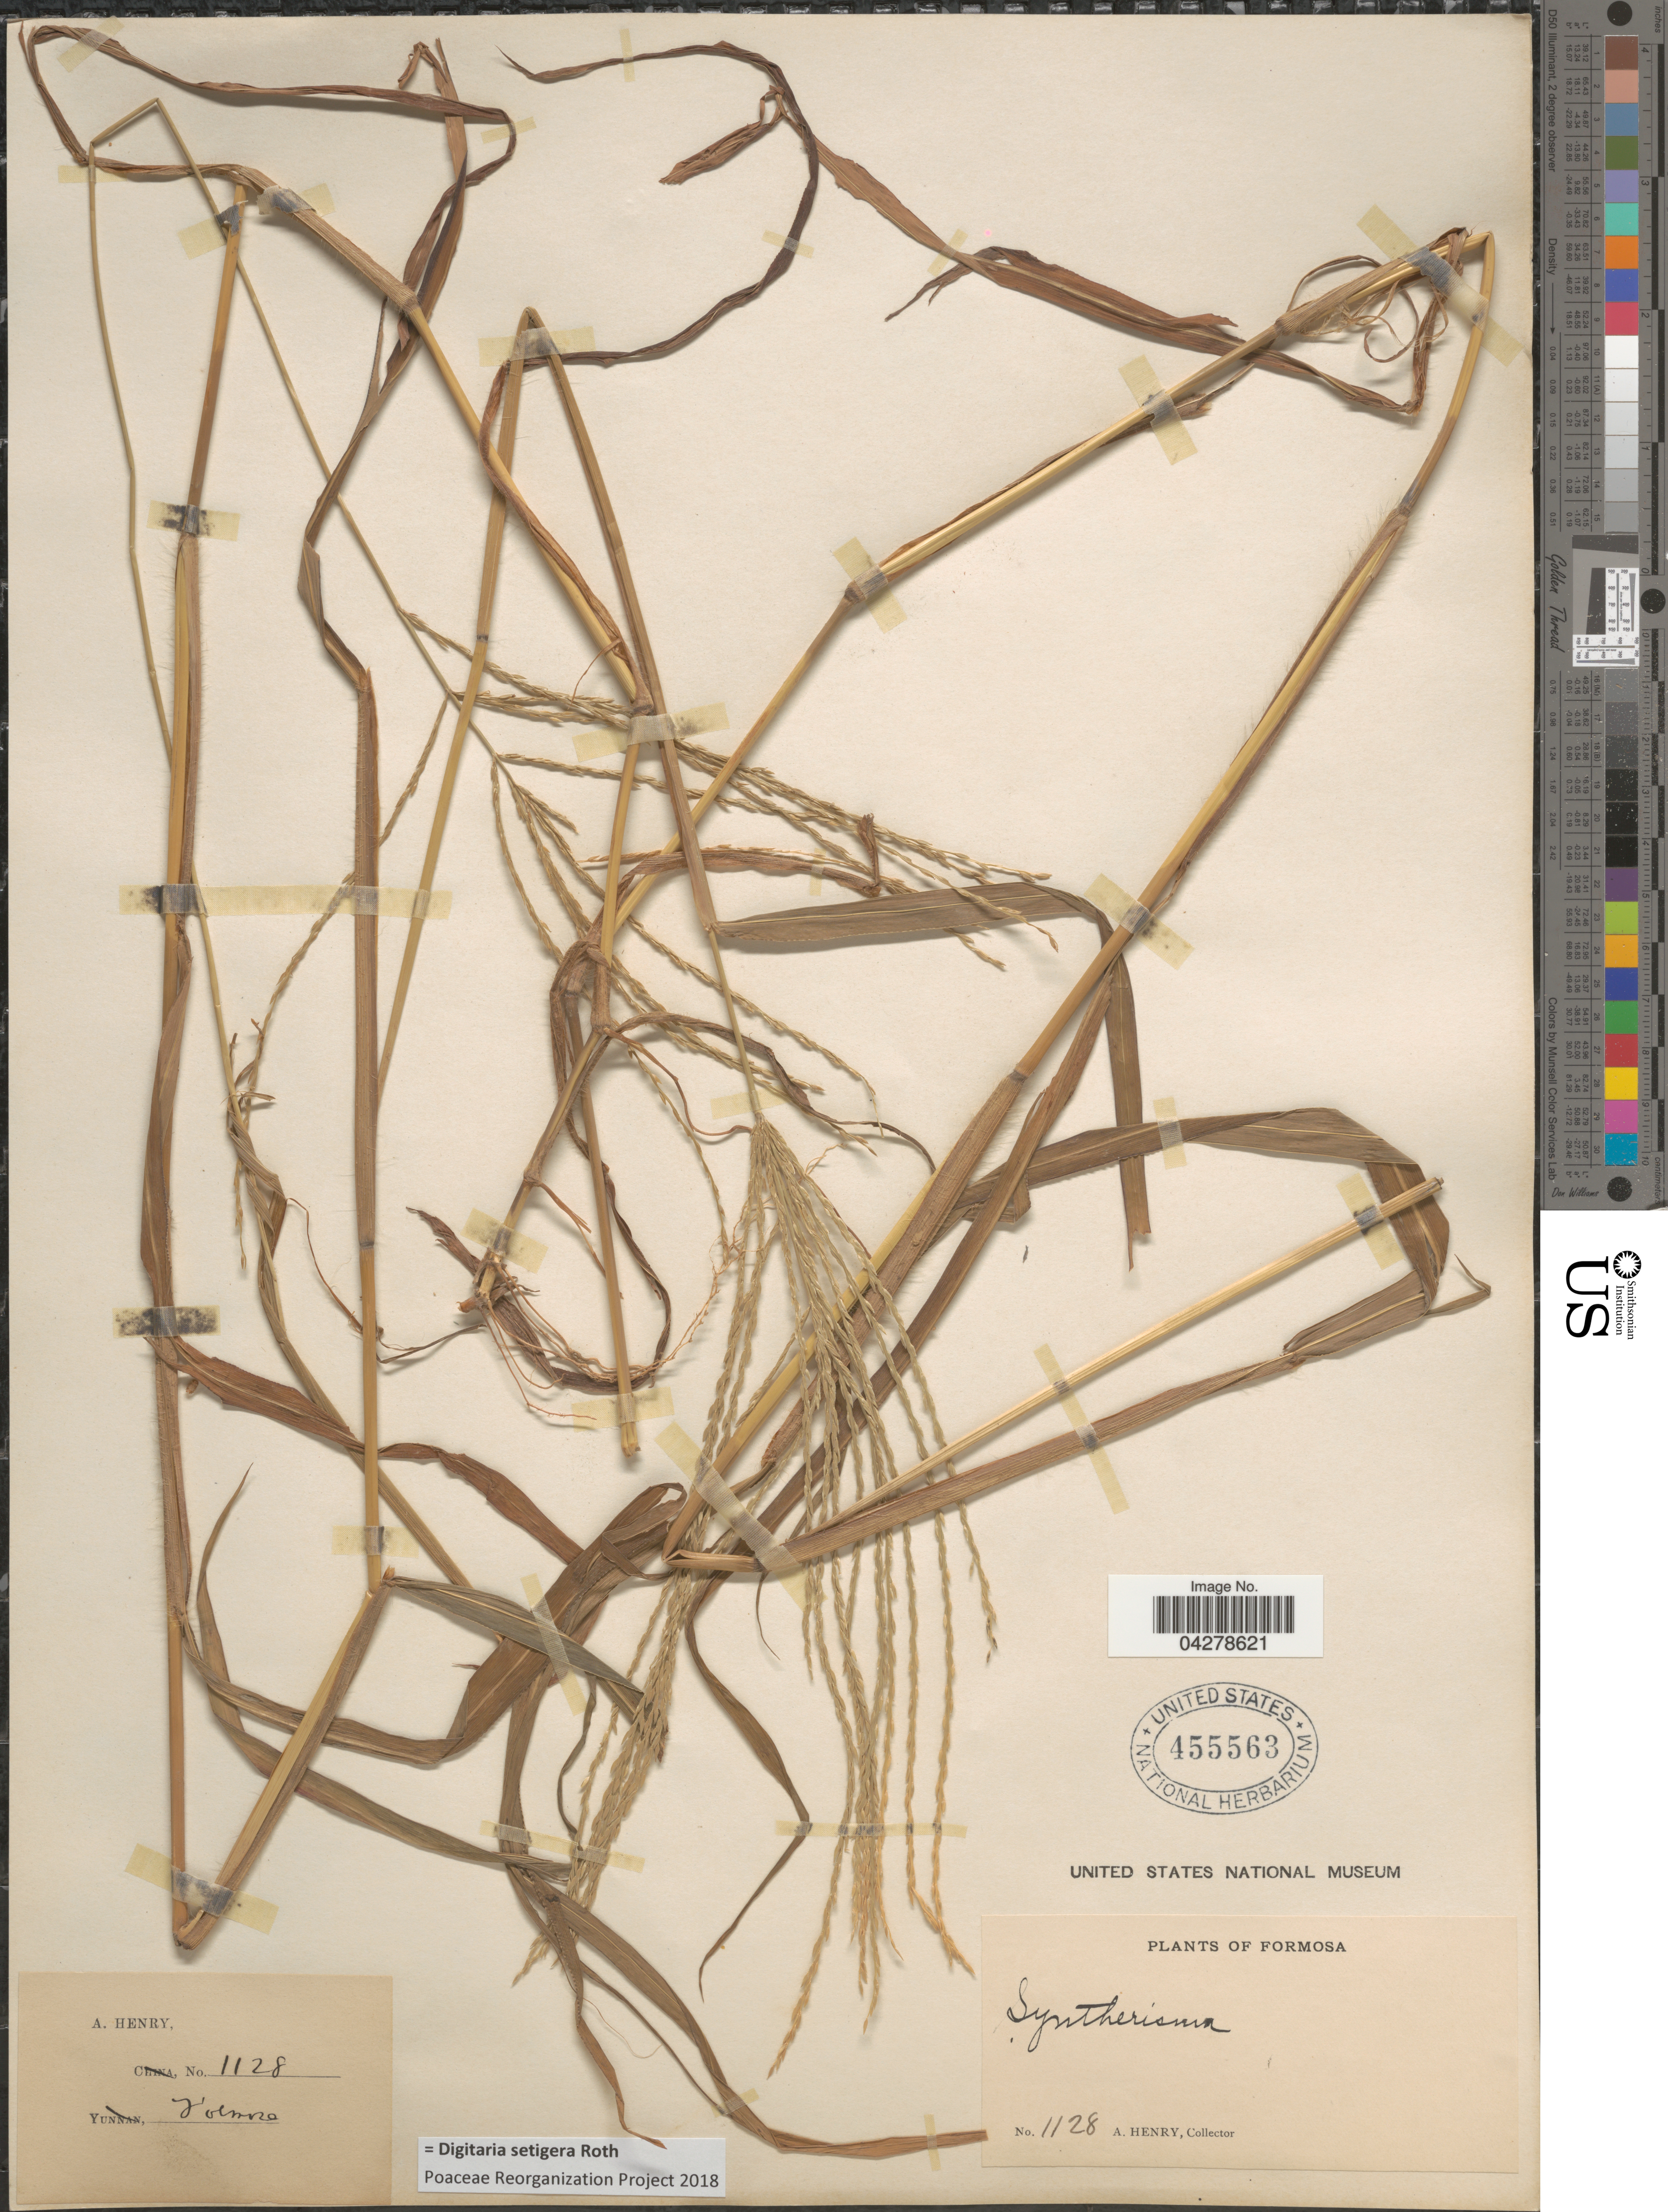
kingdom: Plantae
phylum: Tracheophyta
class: Liliopsida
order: Poales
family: Poaceae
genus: Digitaria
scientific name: Digitaria setigera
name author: Roth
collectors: A. Henry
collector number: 1128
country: Taiwan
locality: Formosa.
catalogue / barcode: US 455563